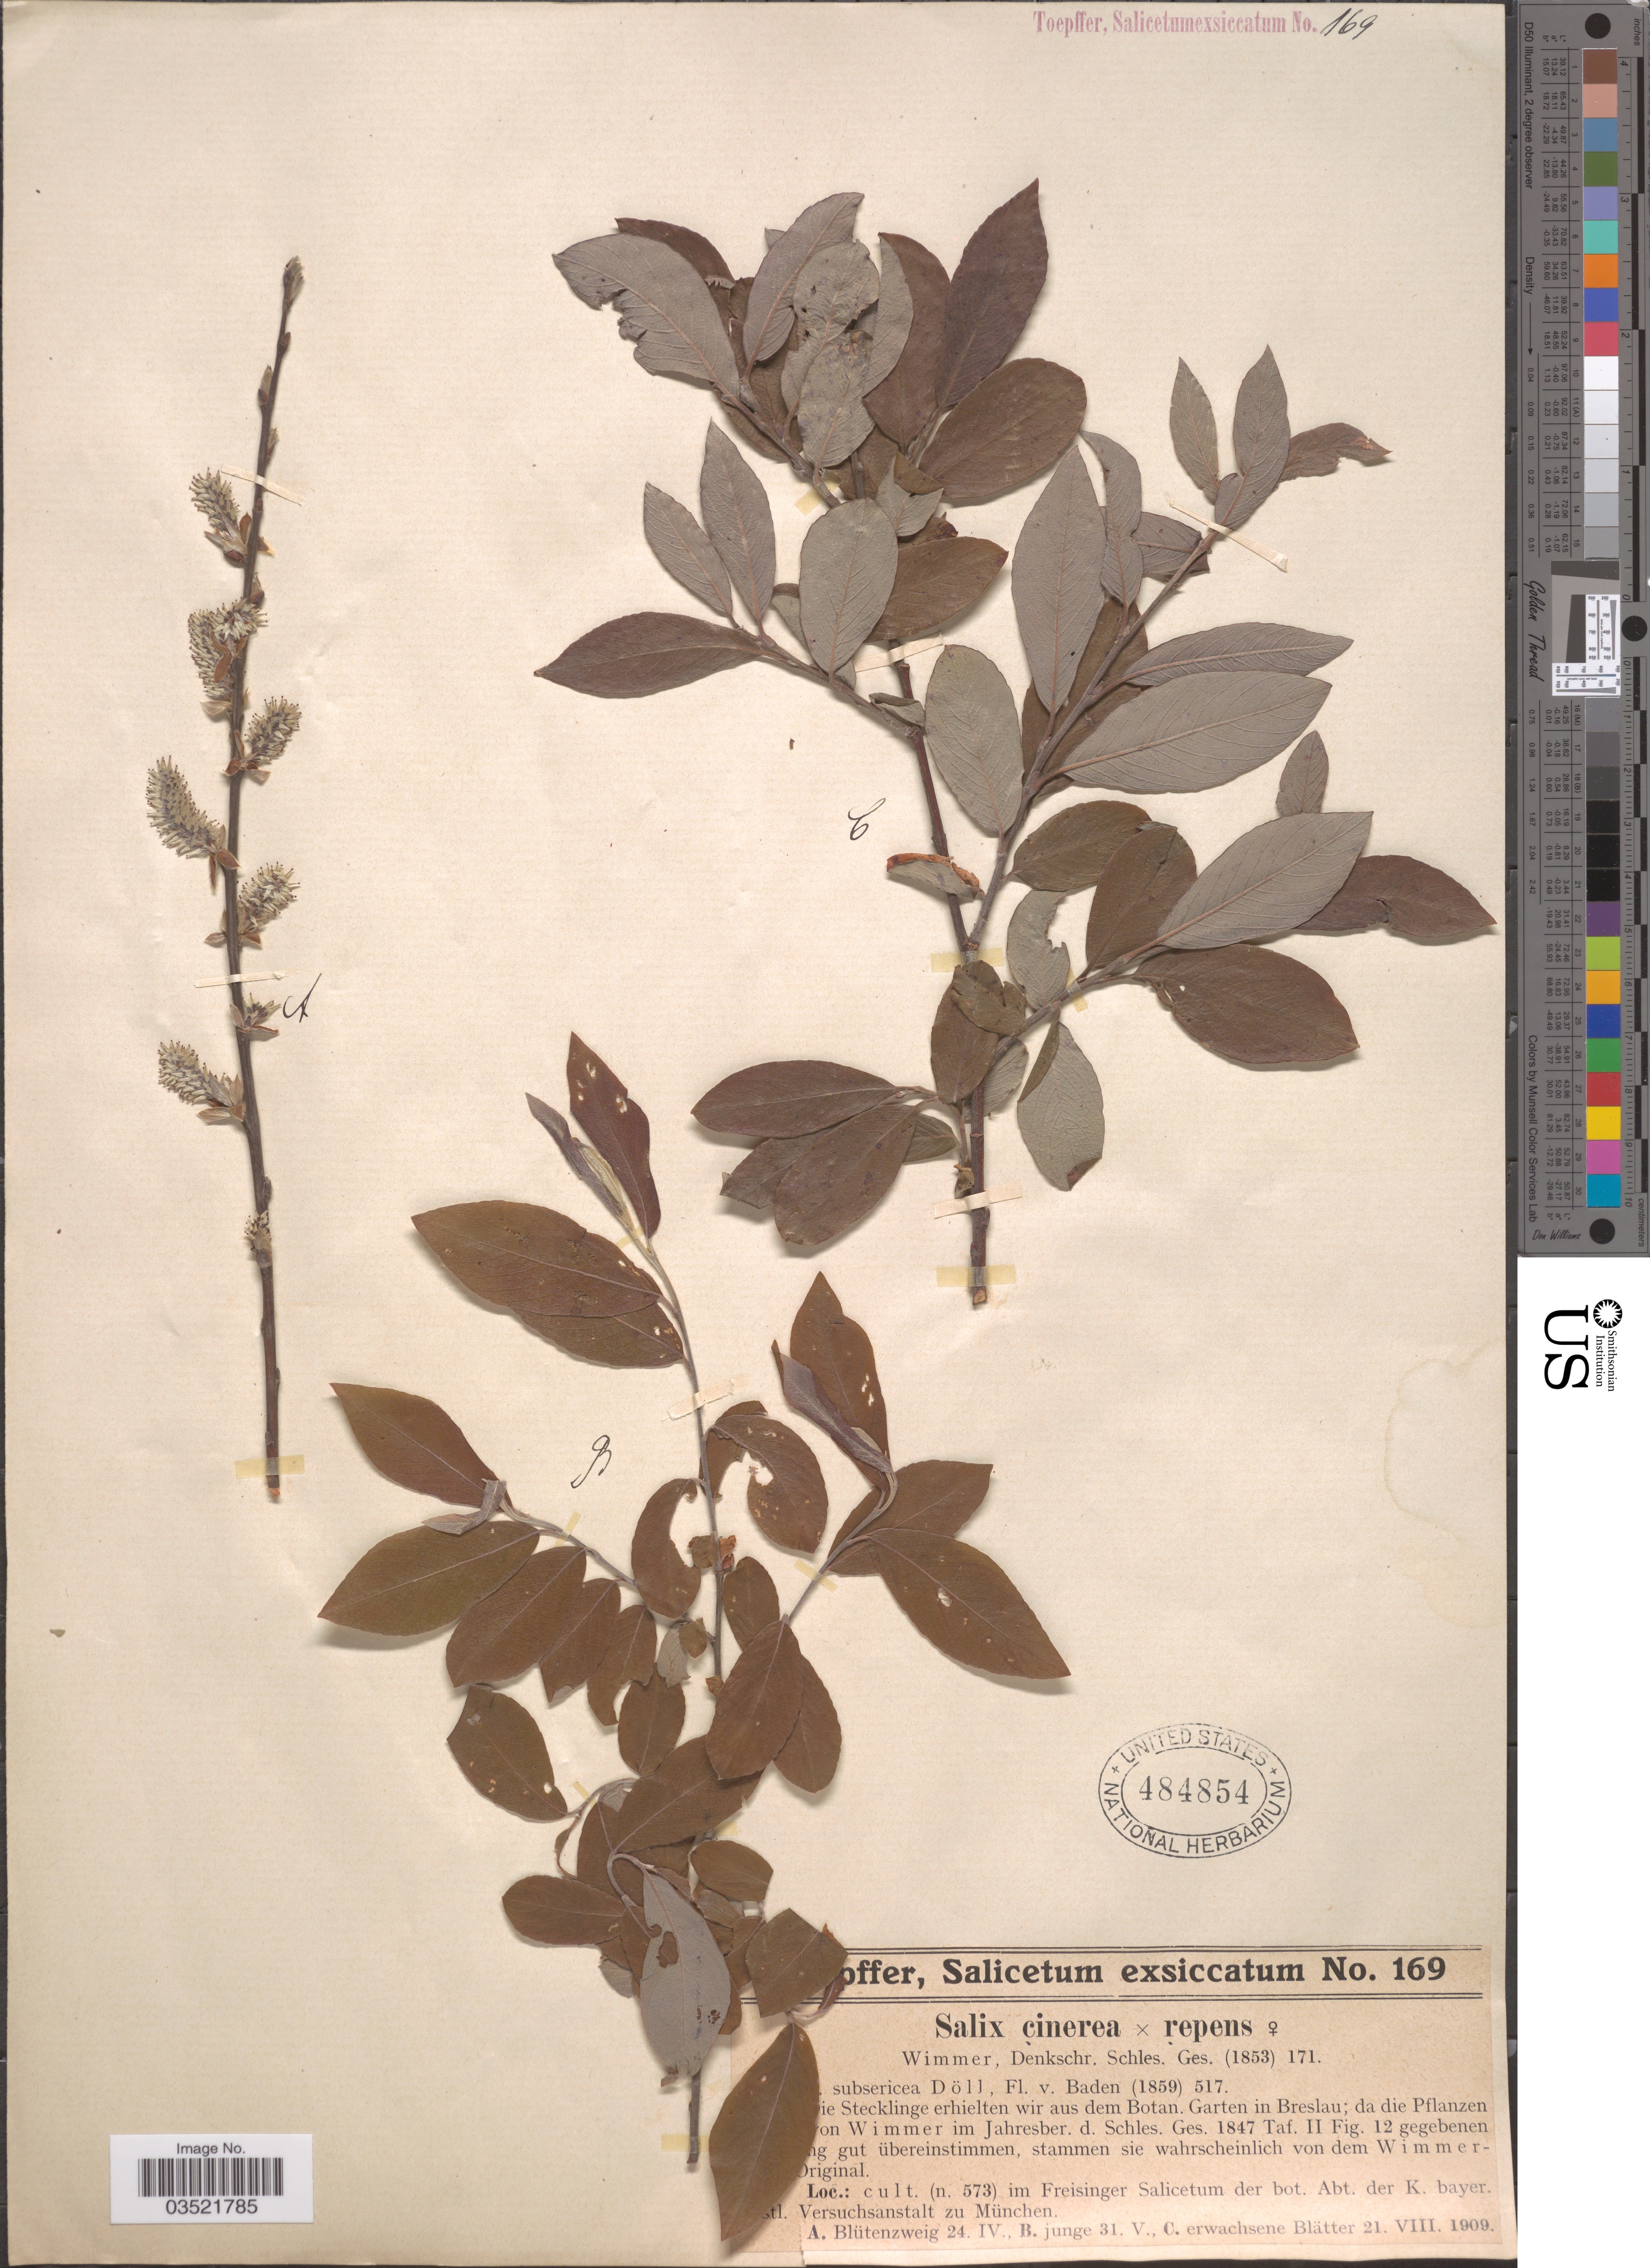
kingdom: Plantae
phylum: Tracheophyta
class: Magnoliopsida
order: Malpighiales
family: Salicaceae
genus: Salix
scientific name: Salix cinerea x S. repens L.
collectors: A. Toepffer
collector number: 169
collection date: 1909-04-24/1909-08-21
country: Germany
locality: Cult. (n. 573) im Freisinger Salicetum der bot. Abt. der K. bayer. [illegible text]stl. Versuchsanstalt zu München.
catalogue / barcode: US 484854